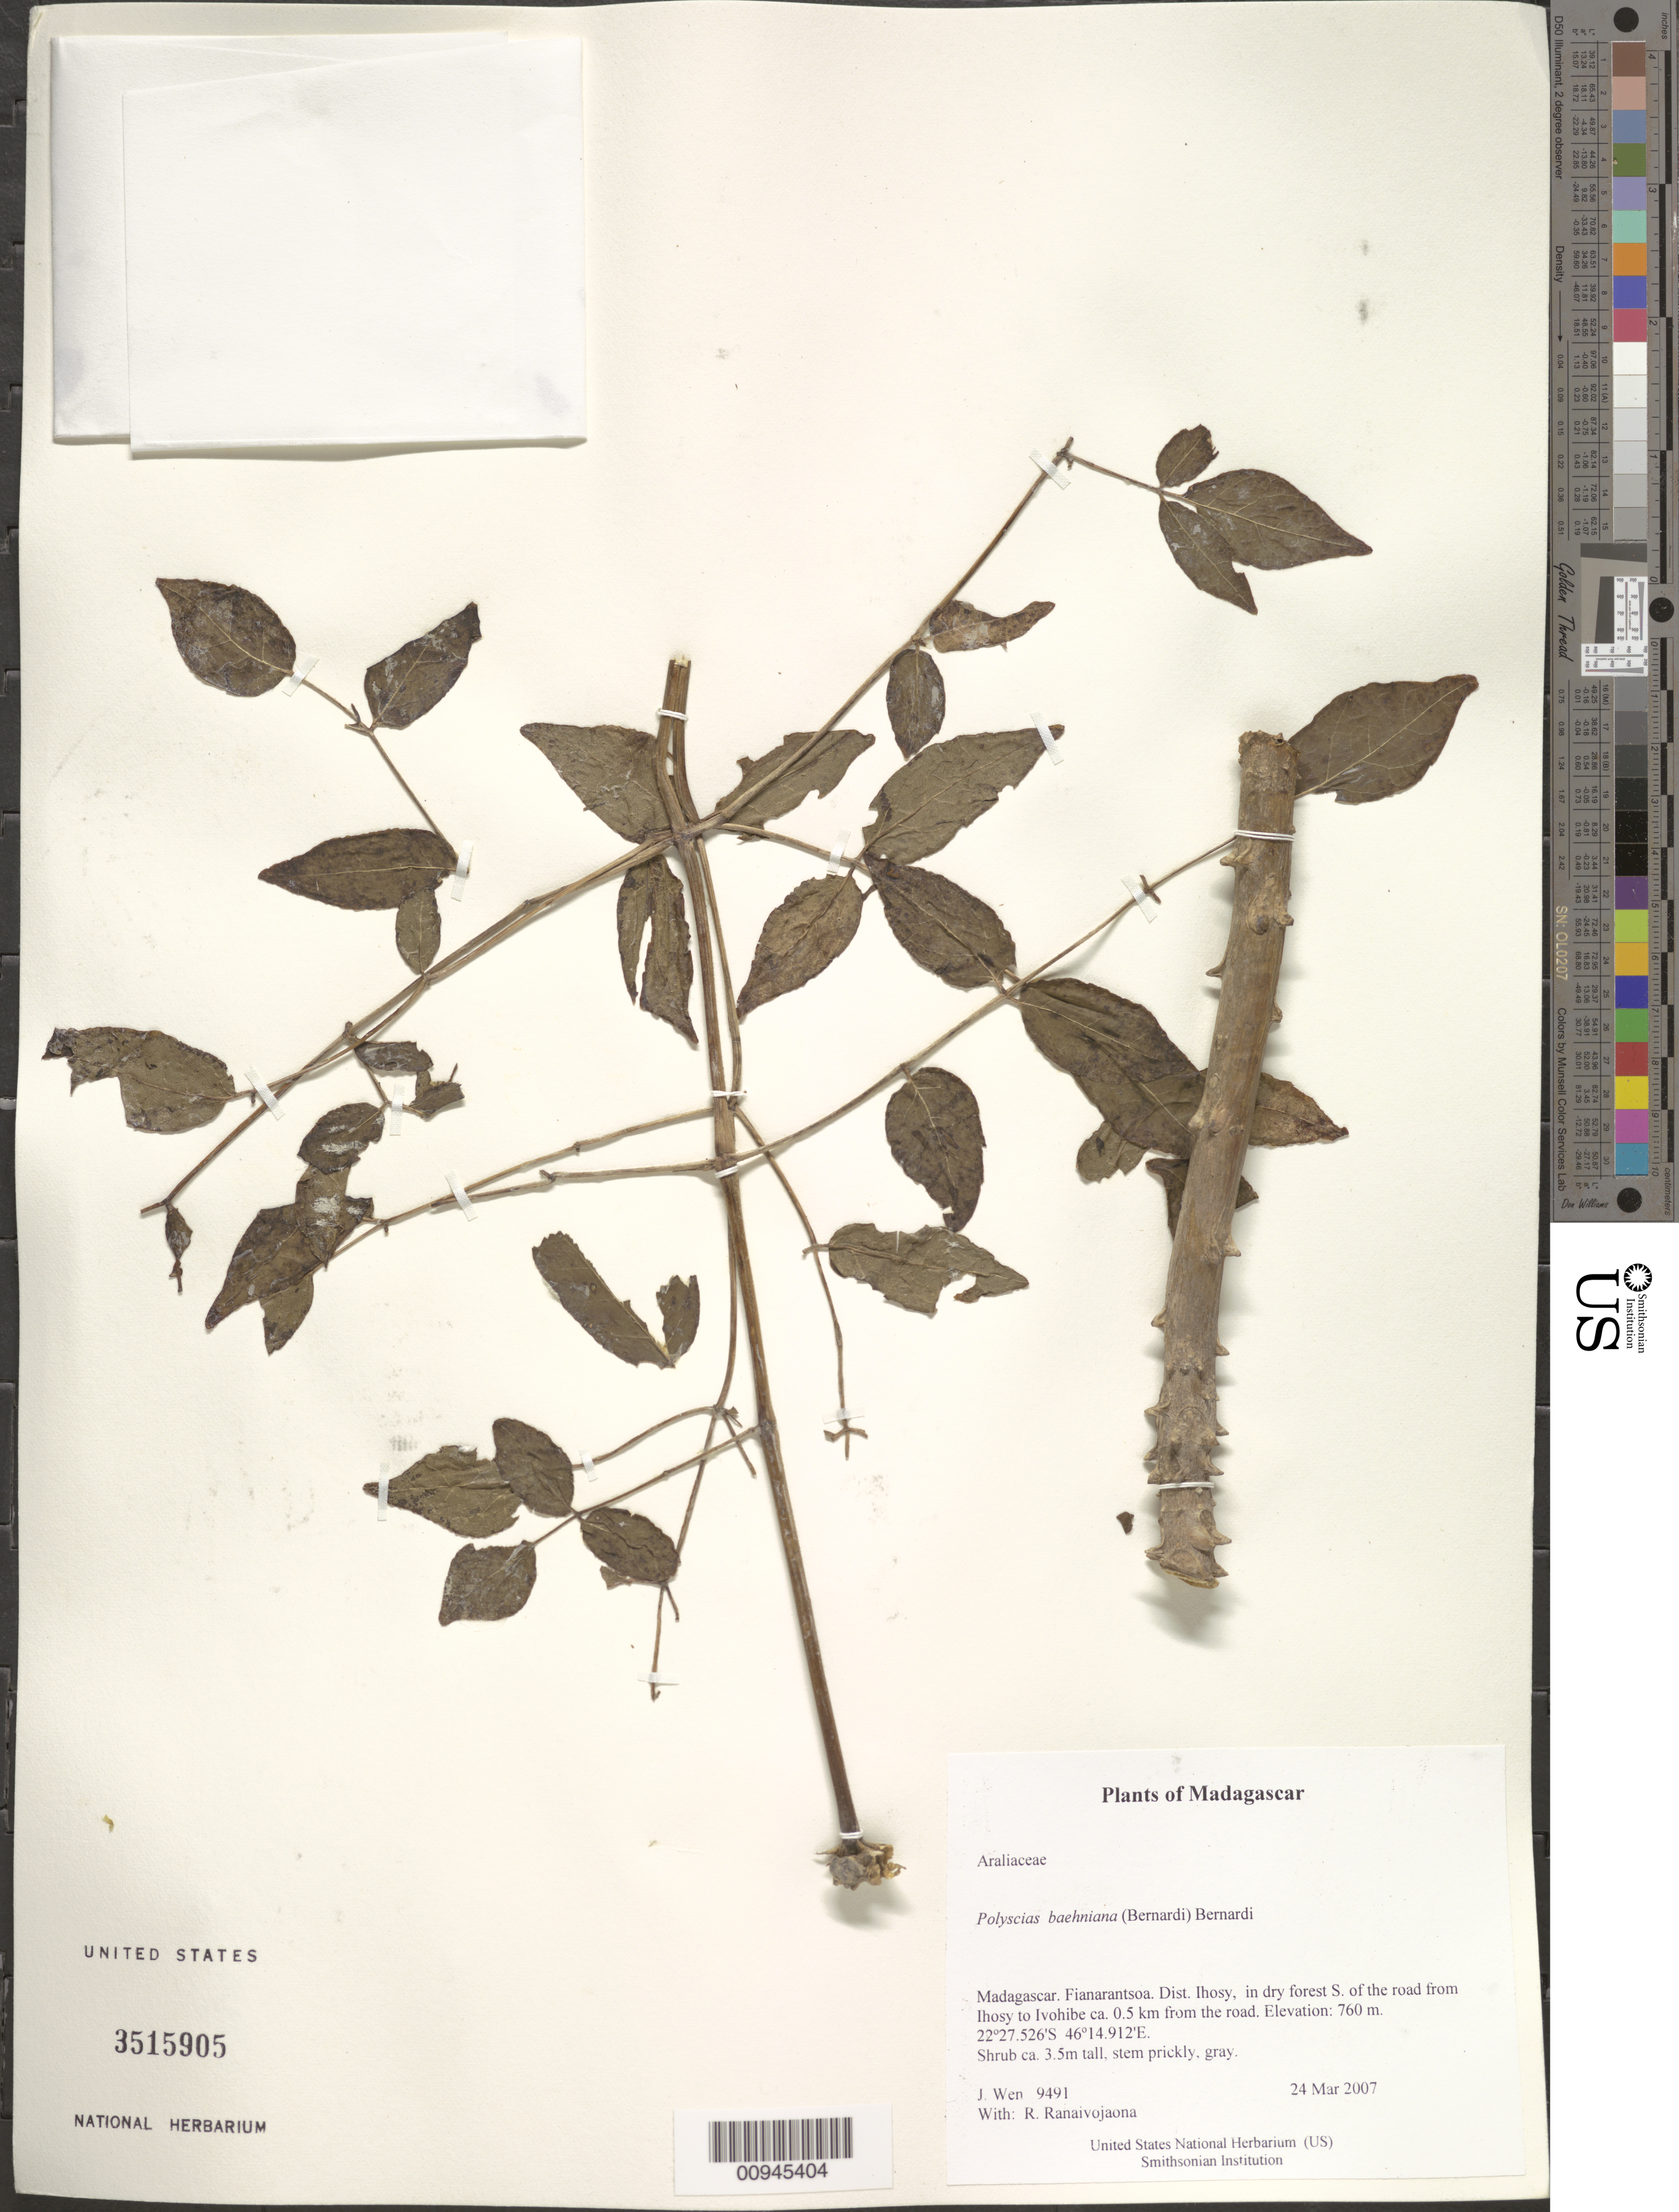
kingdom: Plantae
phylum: Tracheophyta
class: Magnoliopsida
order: Apiales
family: Araliaceae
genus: Polyscias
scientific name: Polyscias baehniana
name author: (Bernardi) Bernardi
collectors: J. Wen & R. Ranaivojaona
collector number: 9491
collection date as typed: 24 Mar 2007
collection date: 2007-03-24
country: Madagascar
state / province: Ihorombe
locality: Dist. Ihosy, in dry forest S. of the road from Ihosy to Ivohibe ca. 0.5 km from the road.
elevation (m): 760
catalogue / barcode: US 3515905